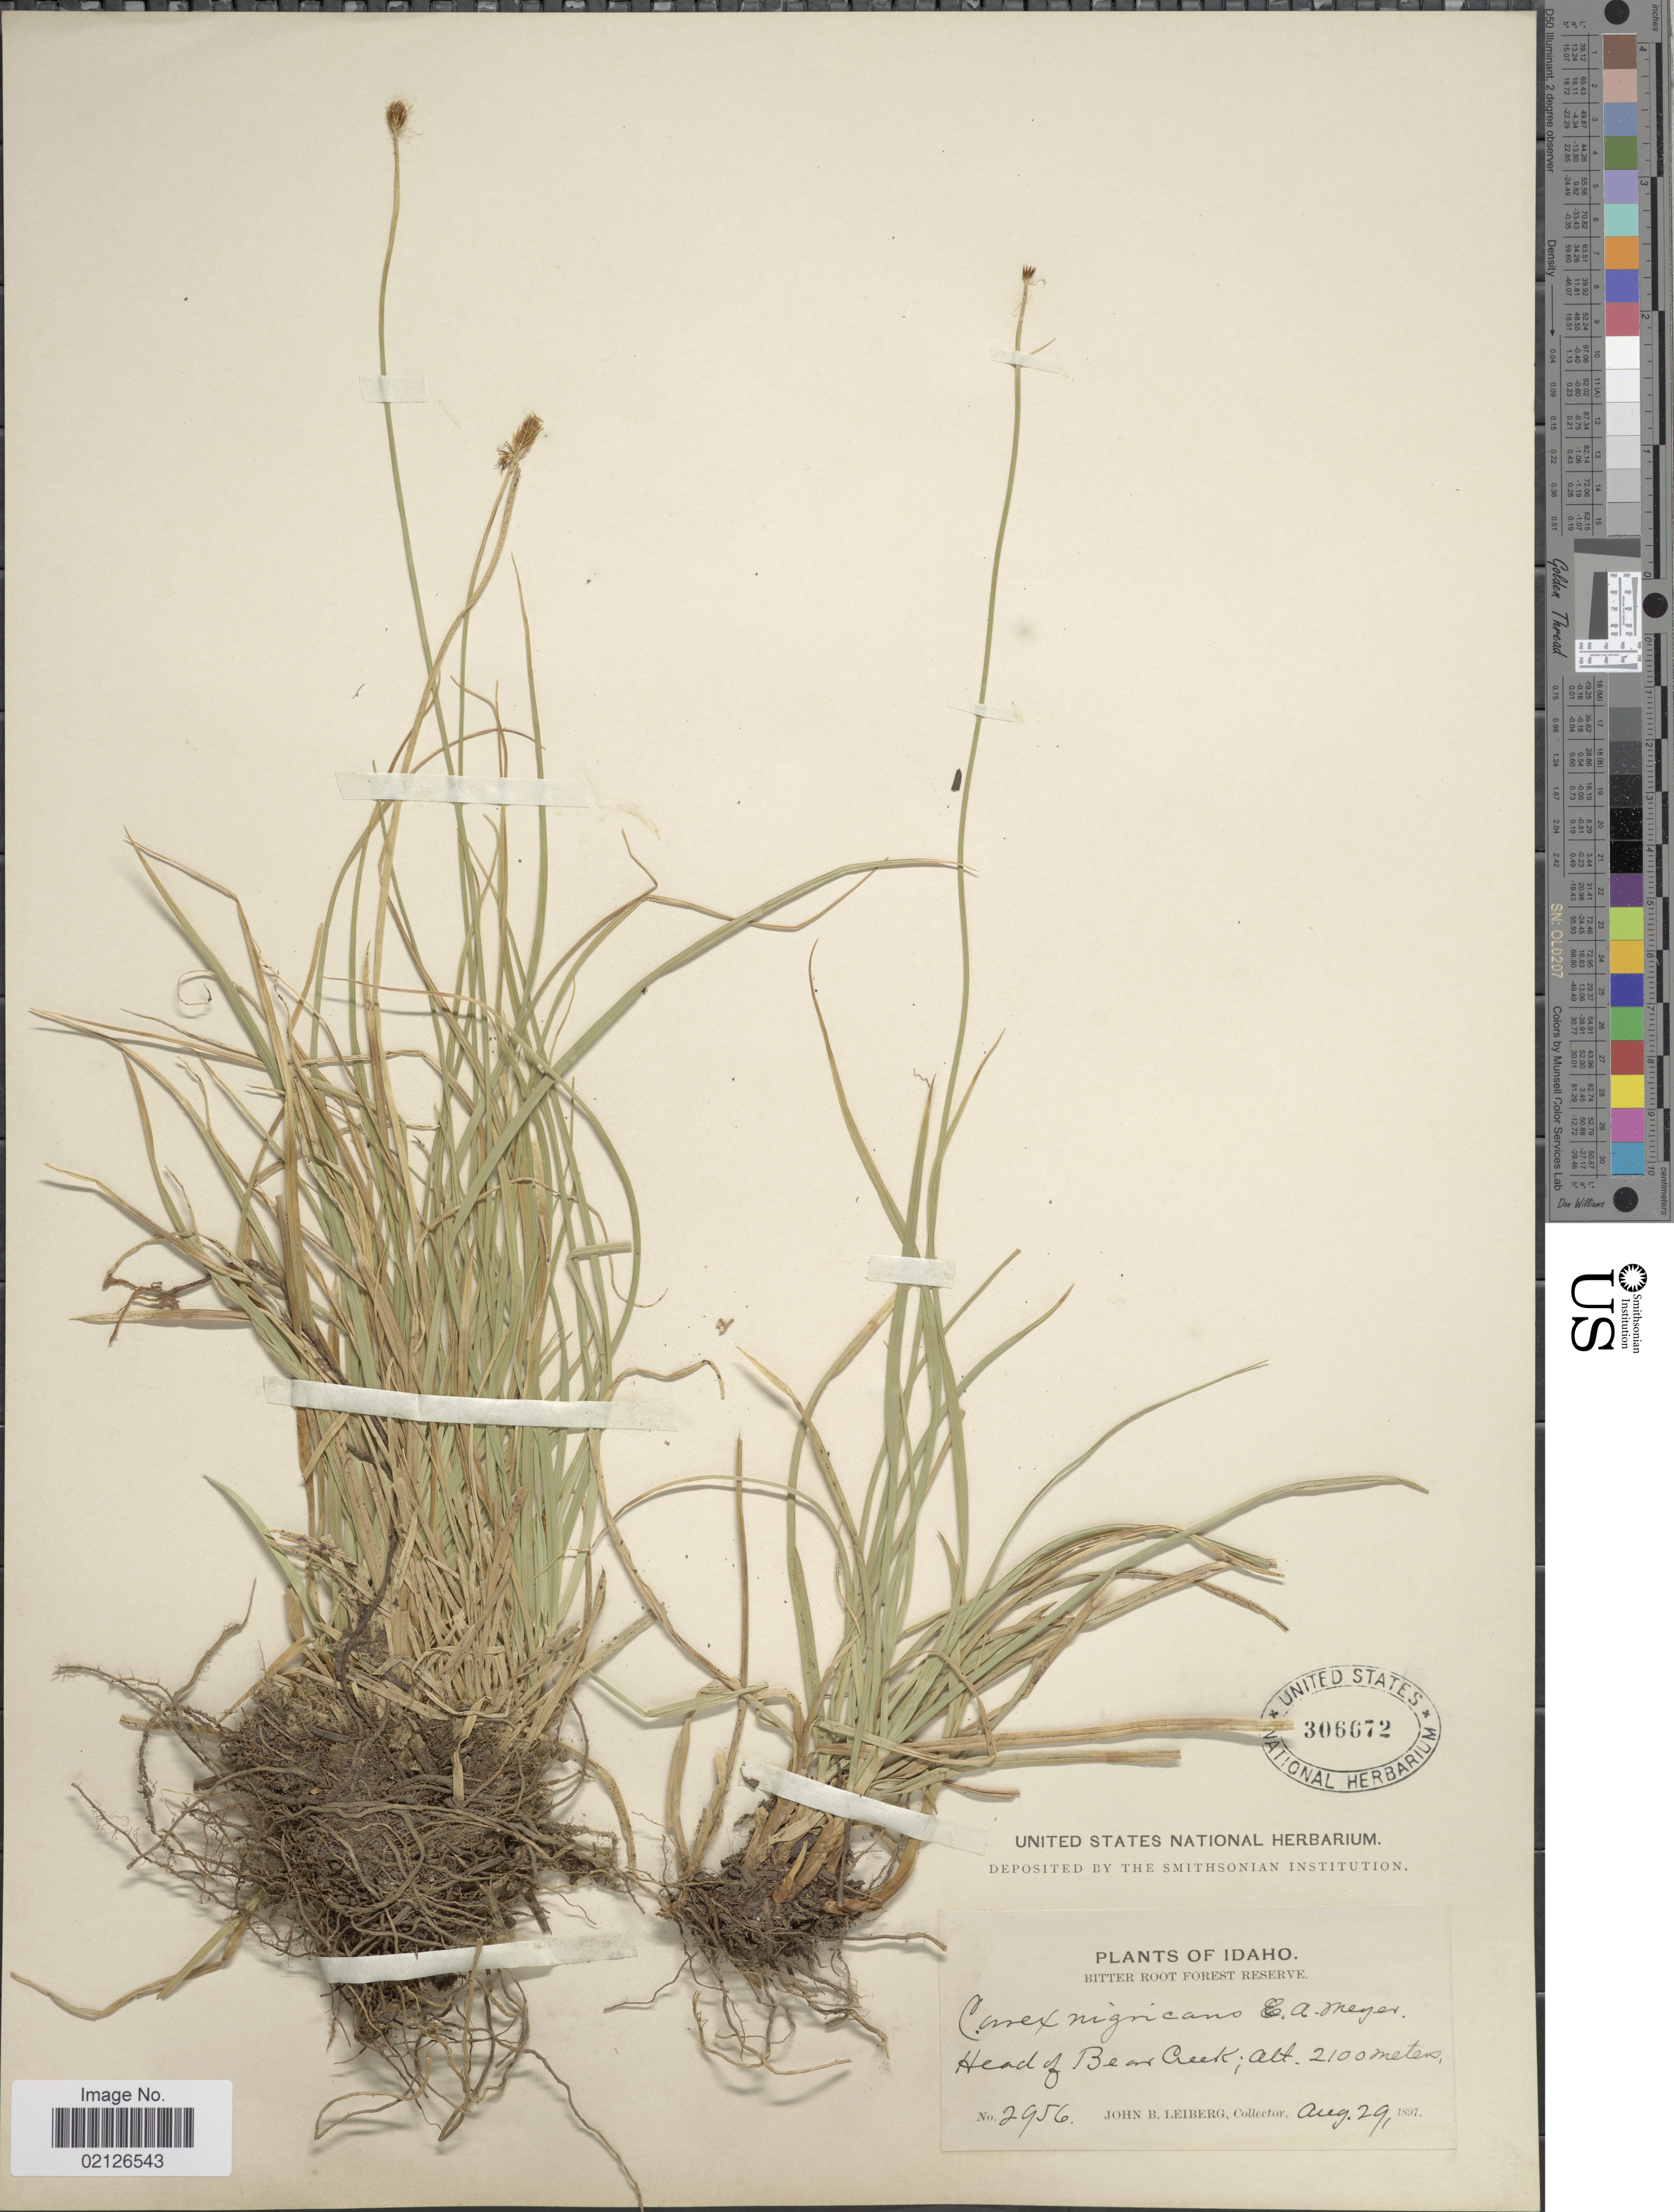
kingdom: Plantae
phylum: Tracheophyta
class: Liliopsida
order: Poales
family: Cyperaceae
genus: Carex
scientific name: Carex nigricans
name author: C.A. Mey.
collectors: J. B. Leiberg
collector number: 2956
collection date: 1897-08-29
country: United States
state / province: Idaho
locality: Head of Bear Creek, Bitter Root Forest Reserve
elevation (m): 2100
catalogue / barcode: US 306672